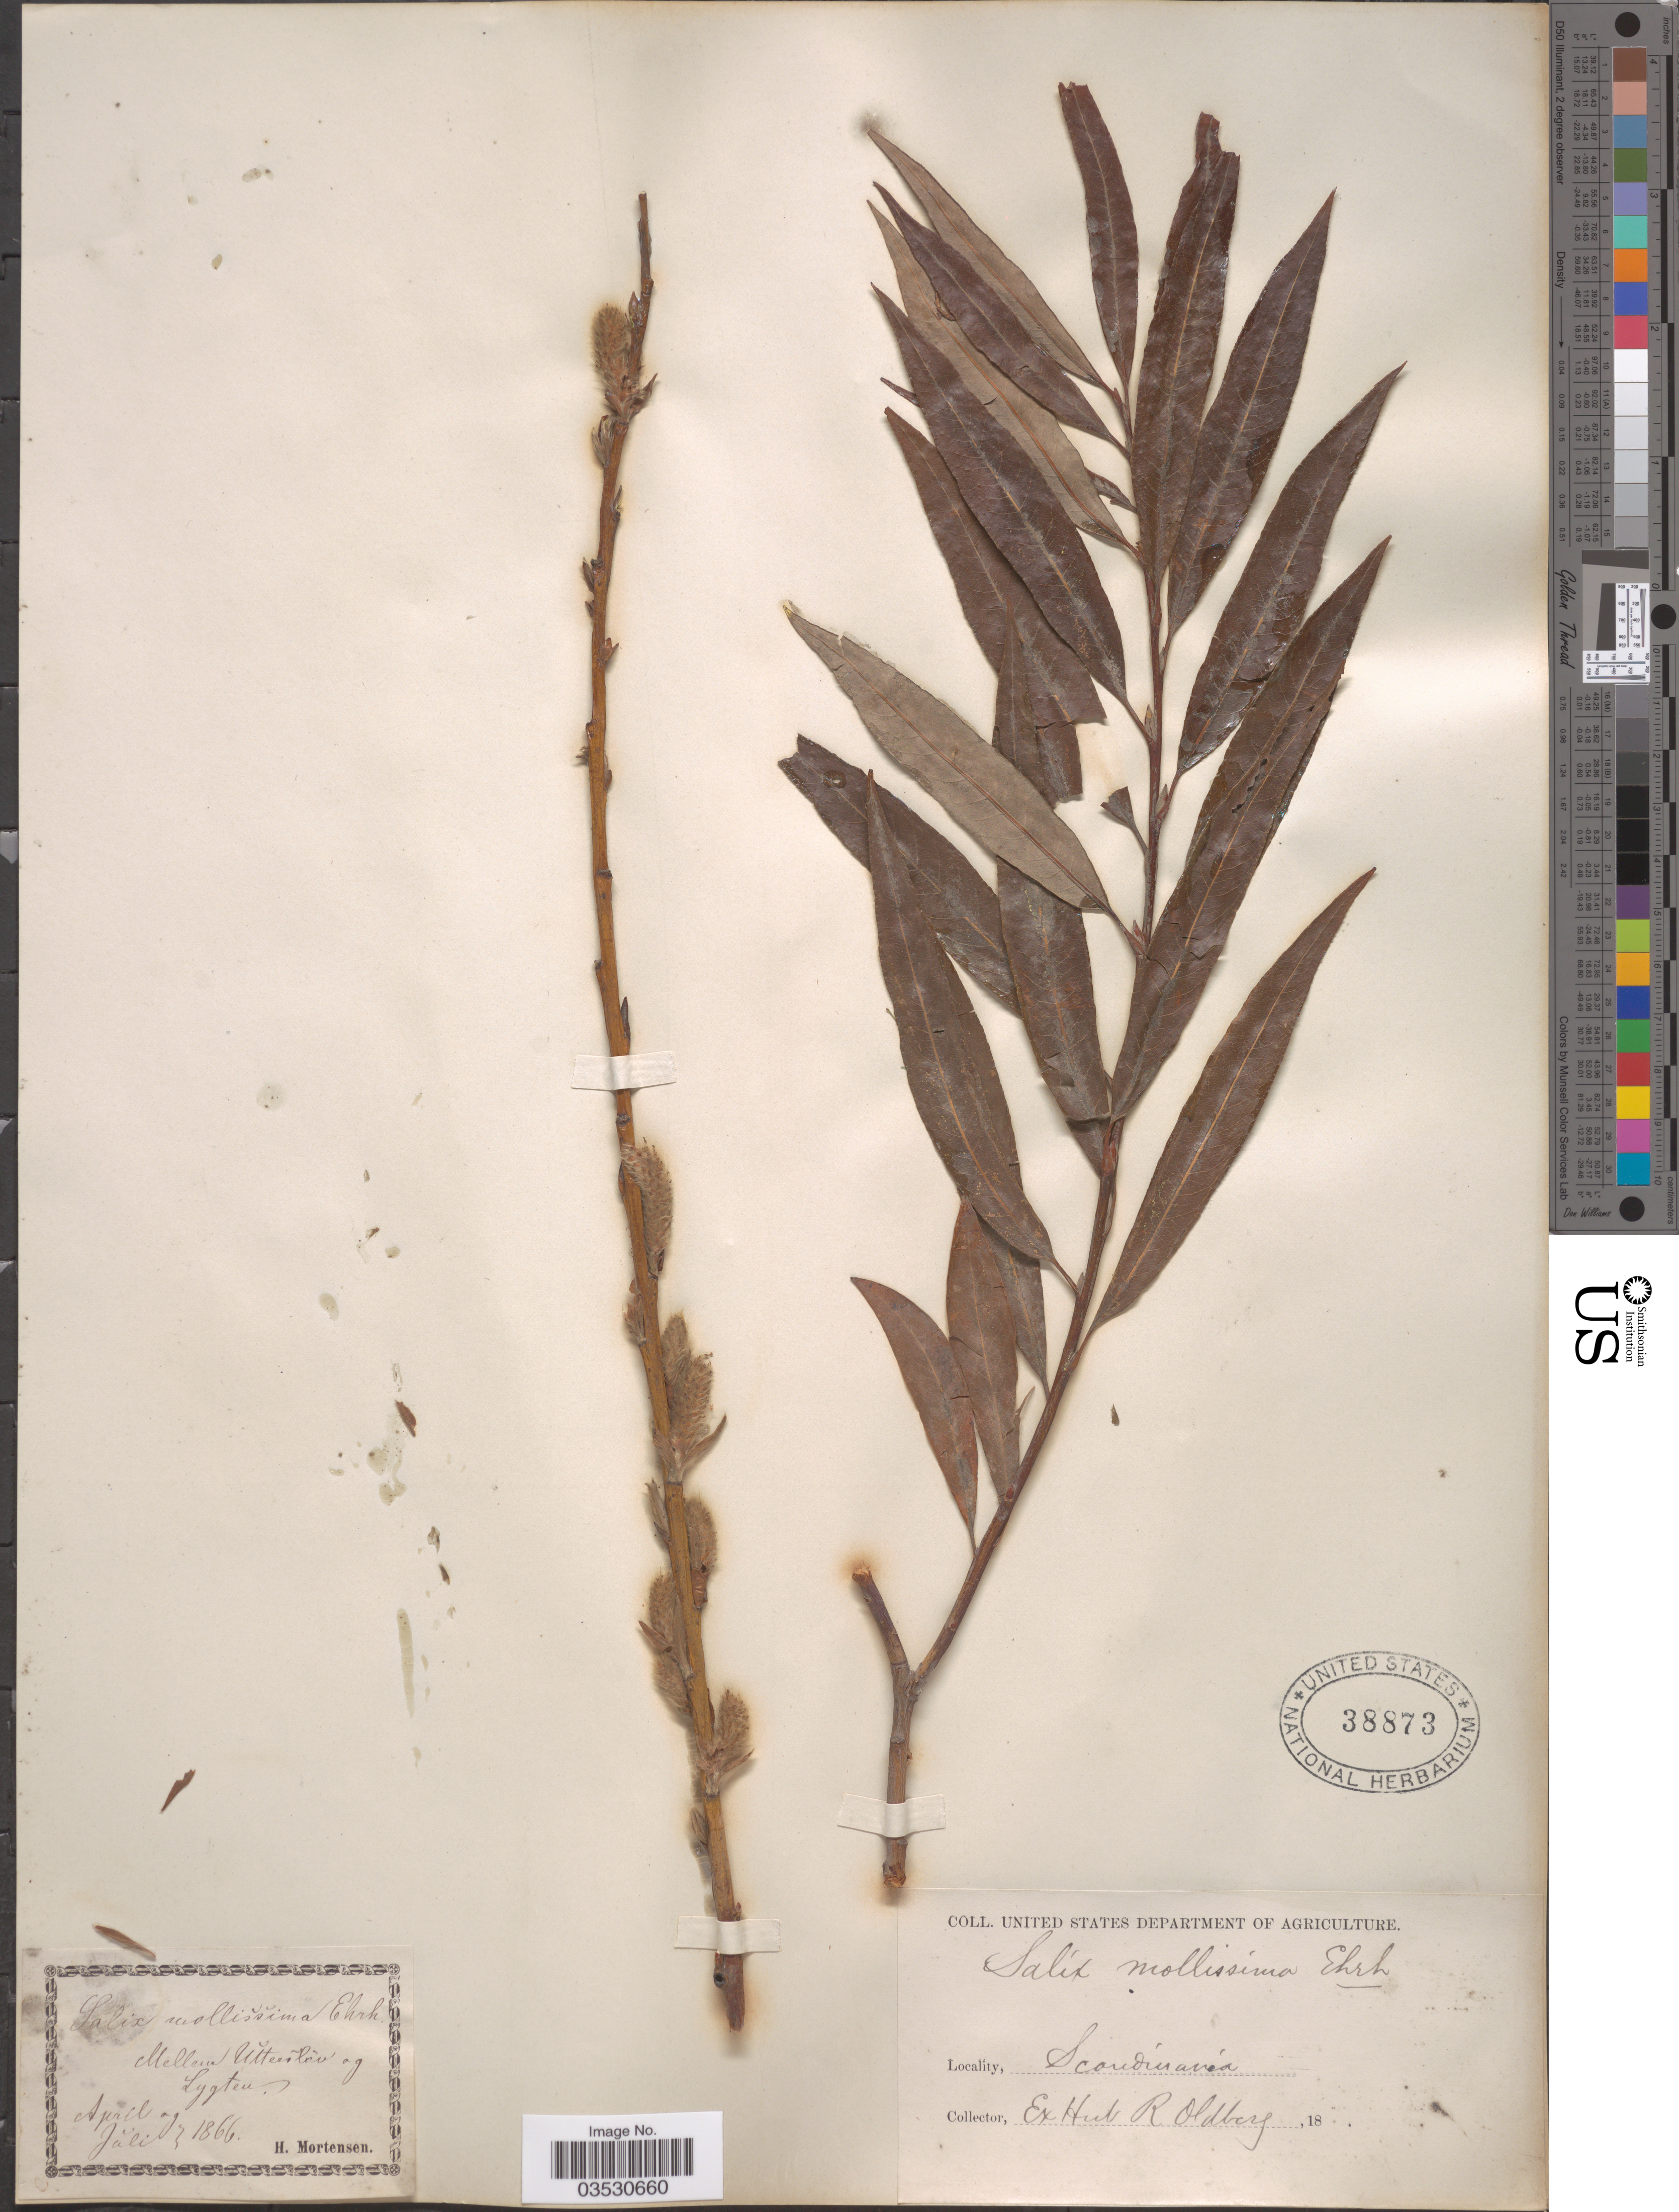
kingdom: Plantae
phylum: Tracheophyta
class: Magnoliopsida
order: Malpighiales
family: Salicaceae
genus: Salix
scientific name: Salix mollissima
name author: Wahlenb.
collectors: H. Mortensen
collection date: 1866-04/1866-07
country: Denmark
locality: Mellem Utterslev og Lygten, Scandinavicae.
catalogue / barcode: US 38873